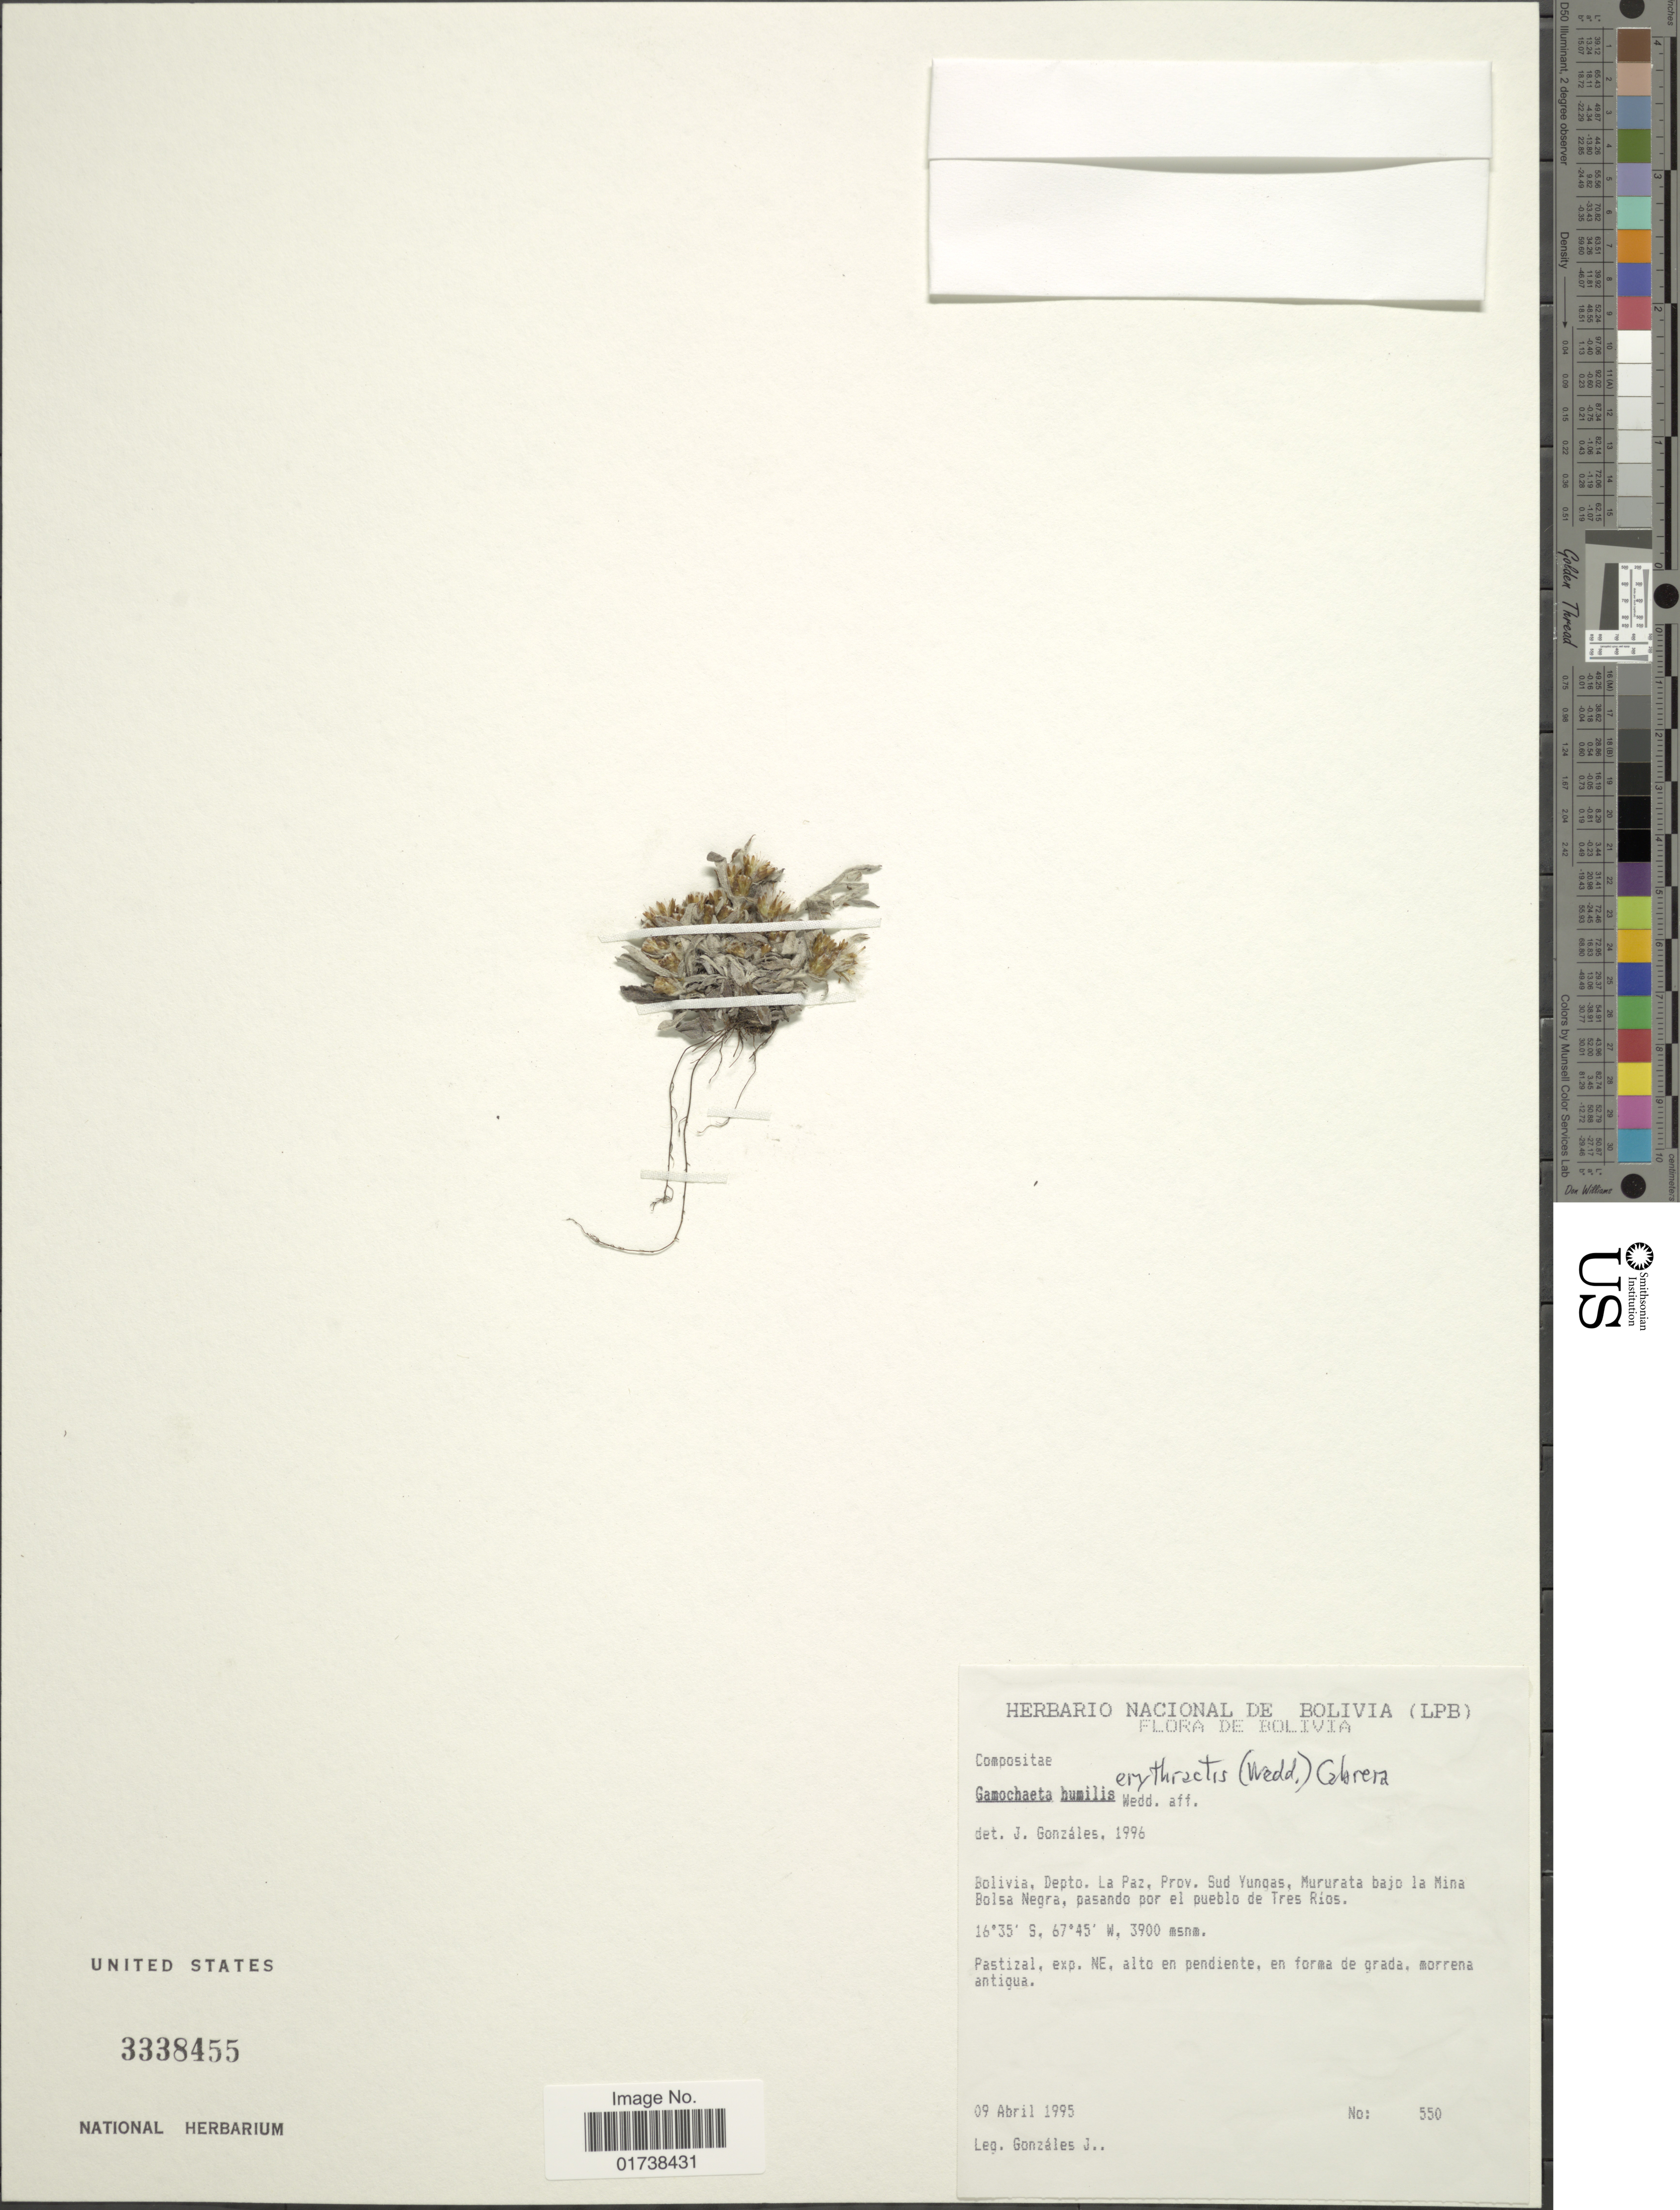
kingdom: Plantae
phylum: Tracheophyta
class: Magnoliopsida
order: Asterales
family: Asteraceae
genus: Gamochaeta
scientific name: Gamochaeta erythractis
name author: (Wedd.) Cabrera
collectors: J. Gonzales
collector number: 550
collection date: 1995-04-09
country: Bolivia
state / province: La Paz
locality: Depto. La Paz, Prov. Sud Yungas, Mururata bajo la Mina Bolsa Negra, pasando por el pueblo de Tres Rios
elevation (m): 3900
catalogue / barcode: US 3338455